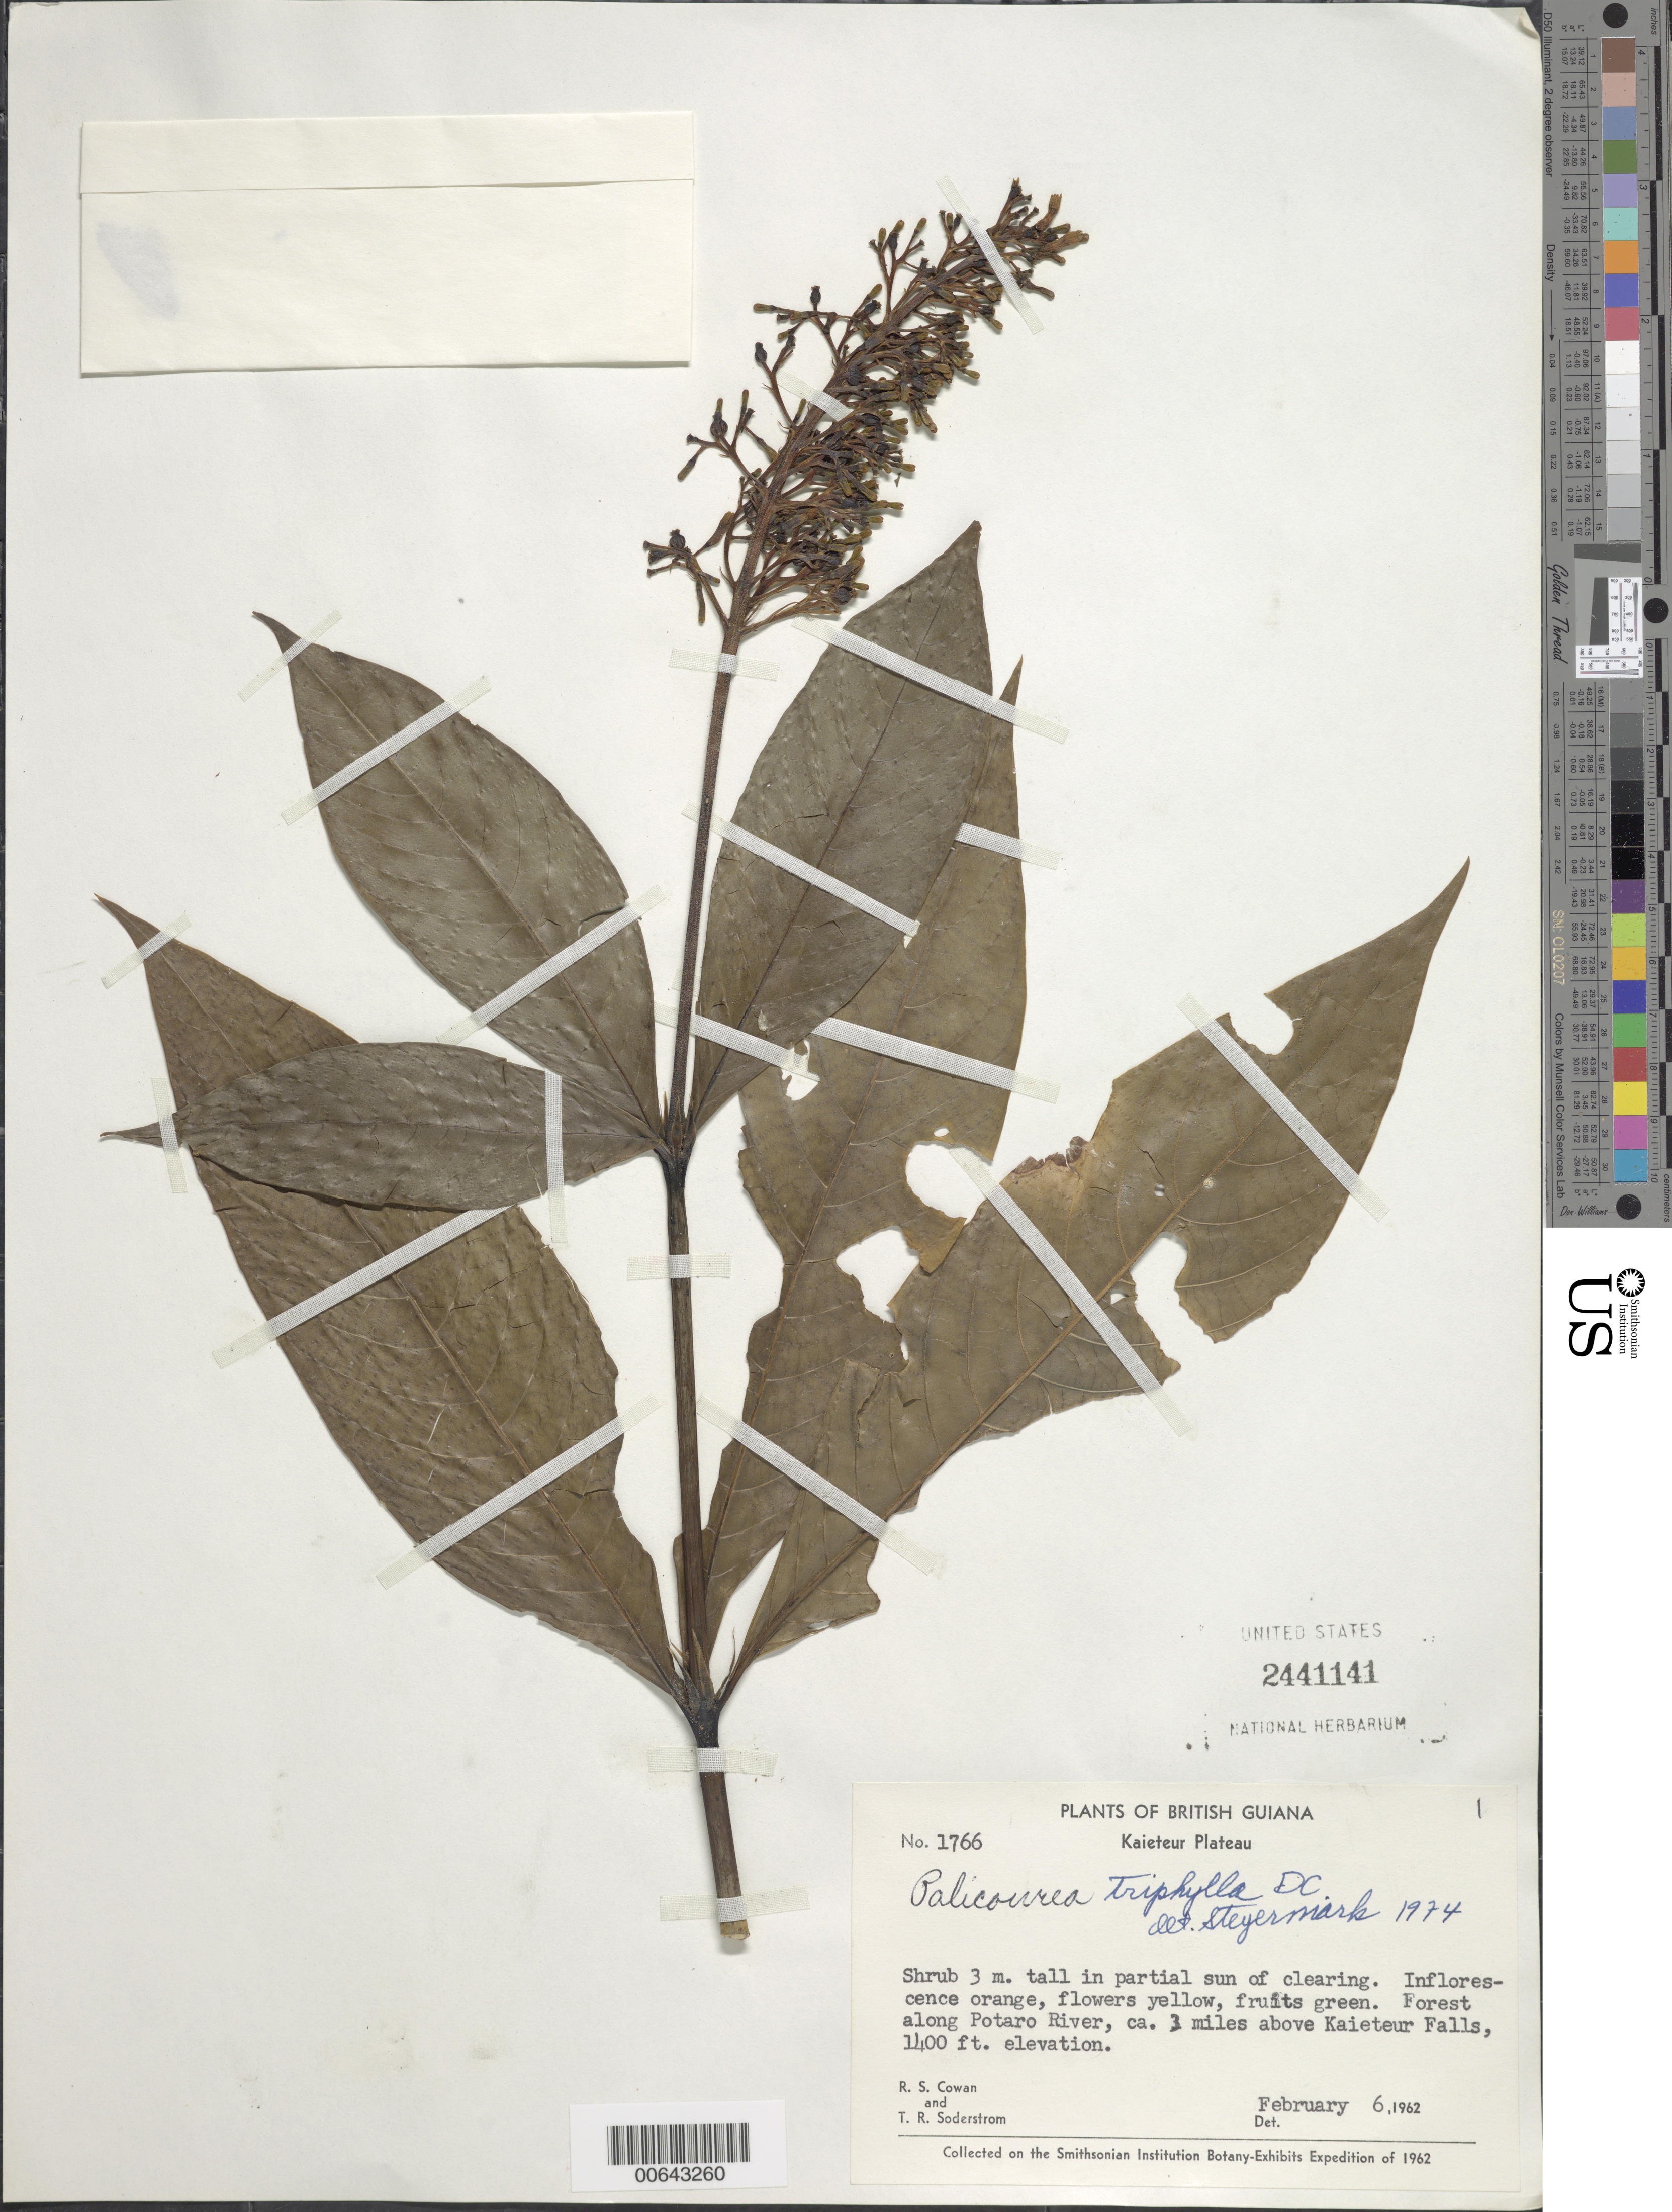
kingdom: Plantae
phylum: Tracheophyta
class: Magnoliopsida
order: Gentianales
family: Rubiaceae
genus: Palicourea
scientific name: Palicourea triphylla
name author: DC.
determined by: Steyermark, Julian A., (VEN)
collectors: R. S. Cowan & T. R. Soderstrom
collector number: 1766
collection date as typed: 6-Feb-62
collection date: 1962-02-06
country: Guyana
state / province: Potaro-Siparuni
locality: Kaieteur Plateau, Potaro R., 3 mi. above Kaieteur Falls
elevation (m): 427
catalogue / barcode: US 2441141